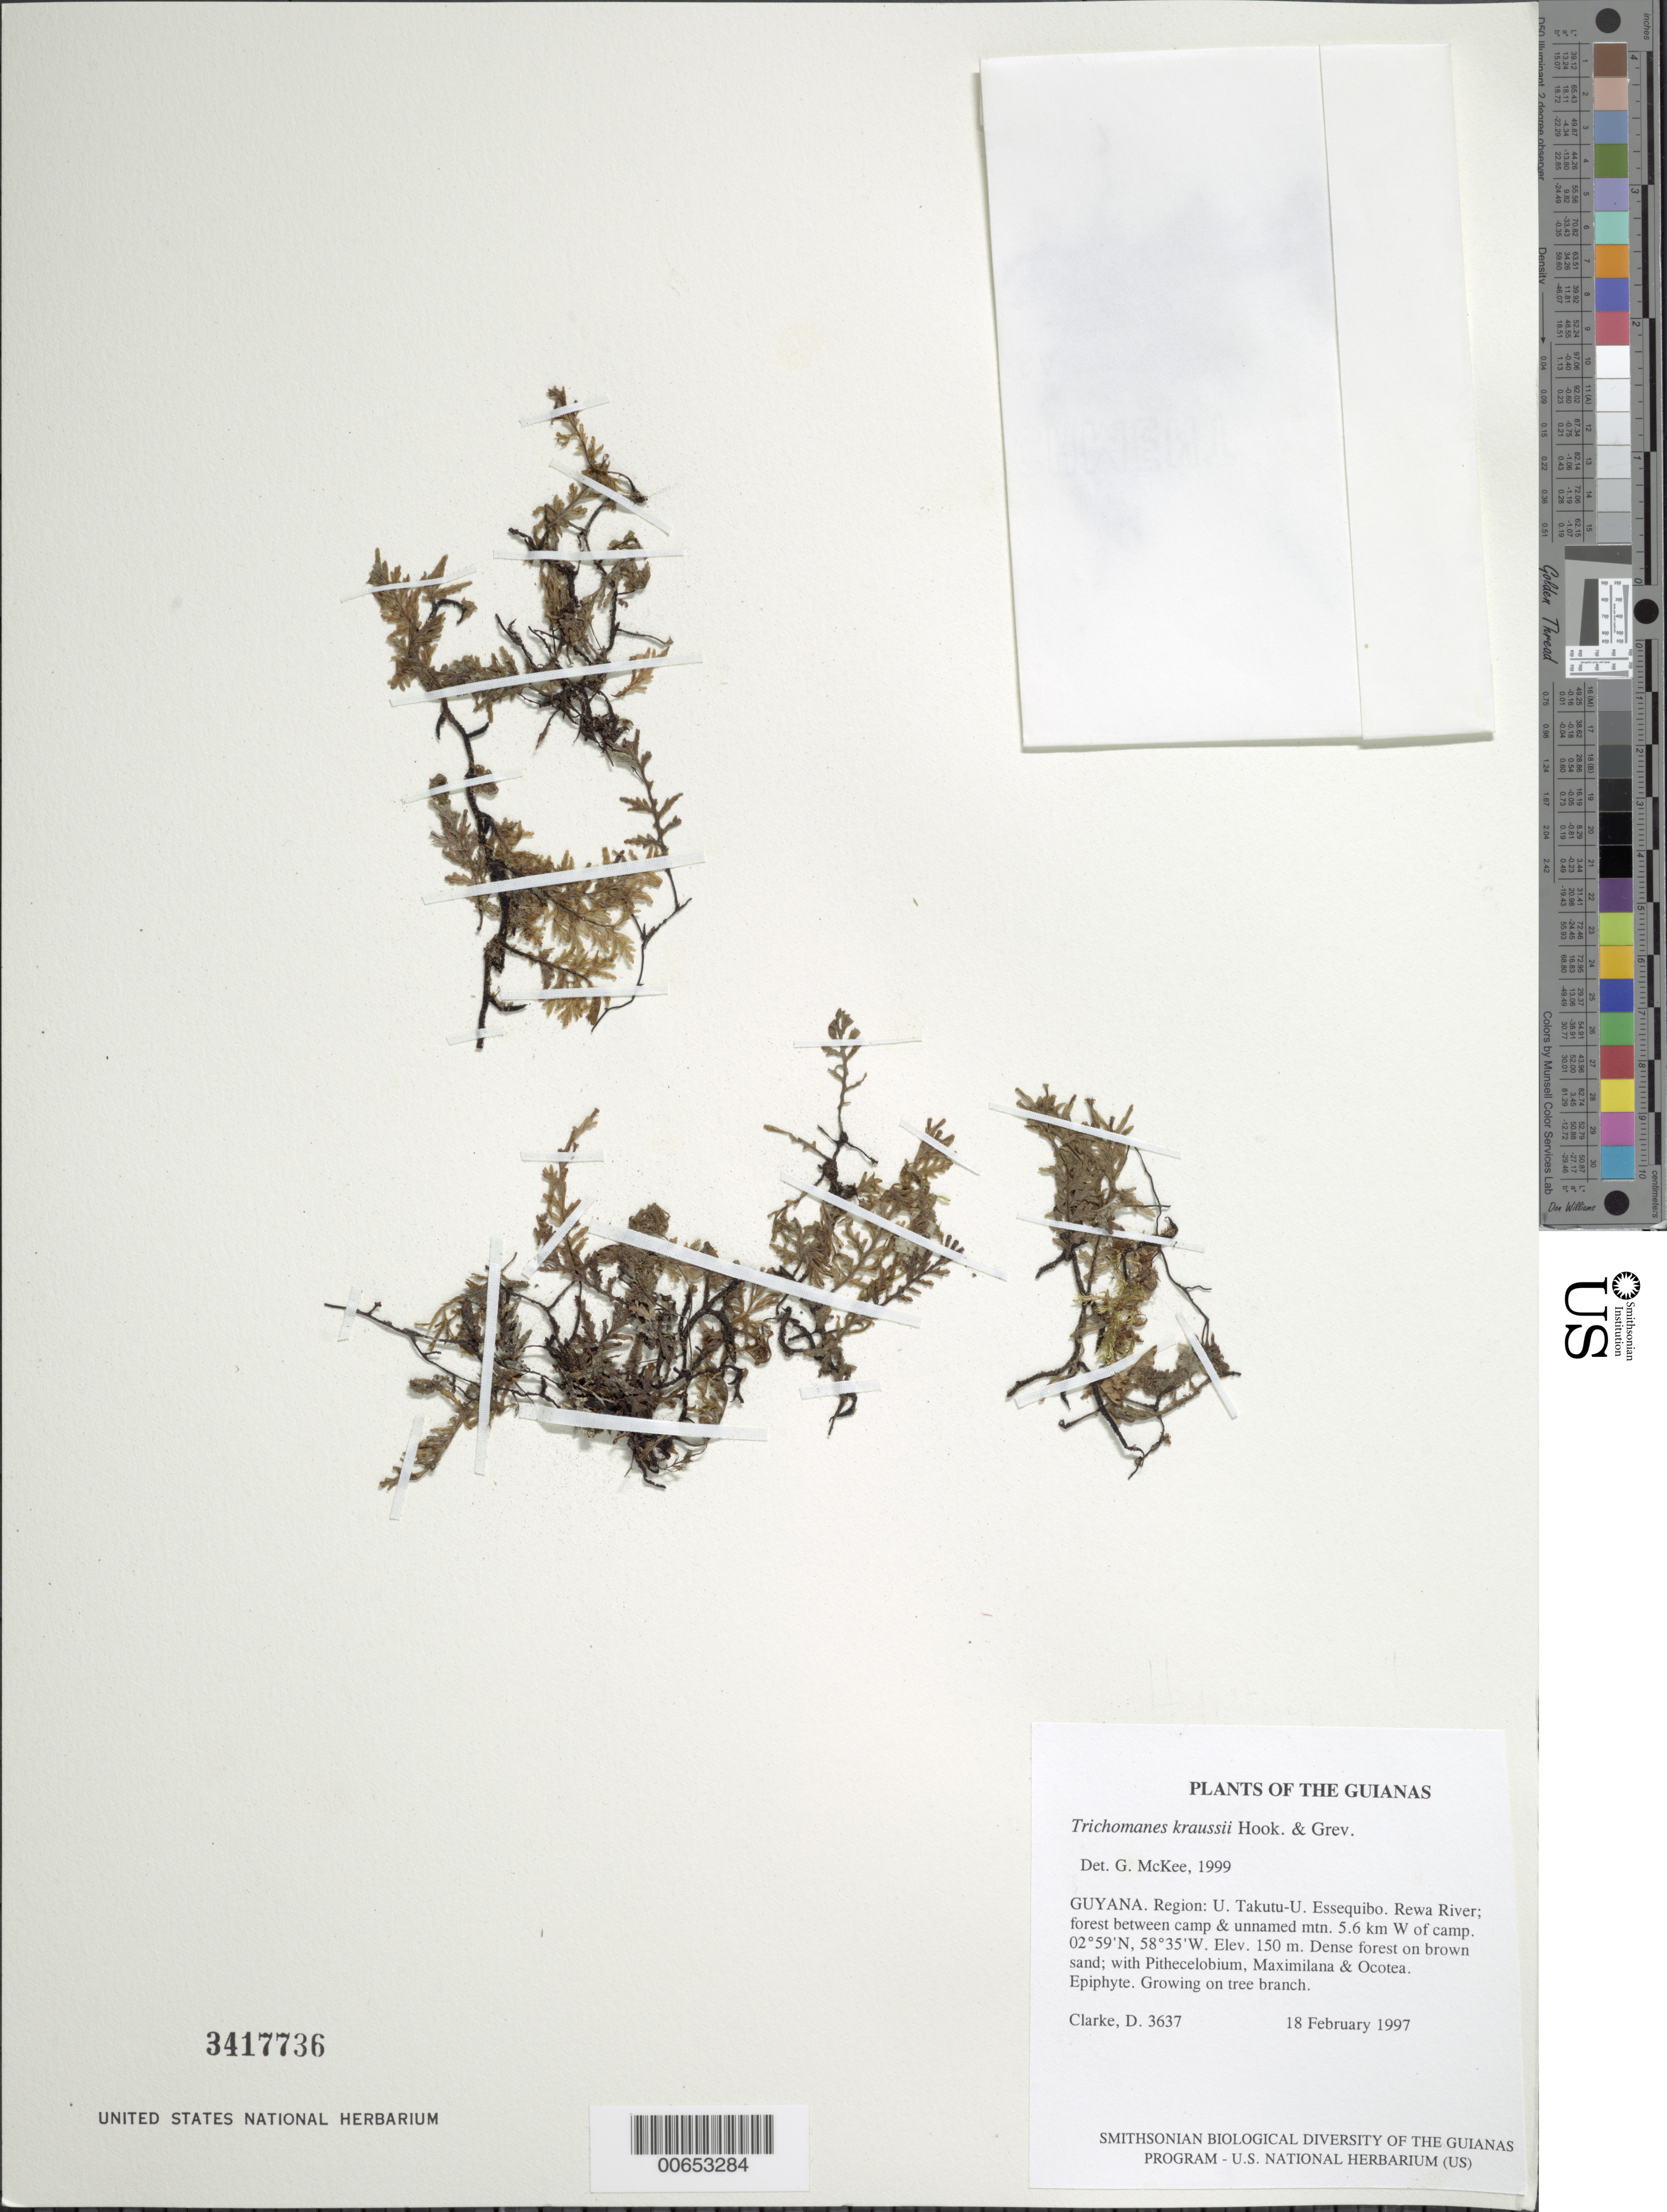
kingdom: Plantae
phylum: Tracheophyta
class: Polypodiopsida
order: Hymenophyllales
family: Hymenophyllaceae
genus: Didymoglossum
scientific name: Didymoglossum kraussii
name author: (Hook. & Grev.) C. Presl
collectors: H. D. Clarke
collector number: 3637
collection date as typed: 18 February 1997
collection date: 1997-02-18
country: Guyana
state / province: U. Takutu-U. Essequibo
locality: Rewa River; forest between camp & unnamed mtn. 5.6 km W of camp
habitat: Dense forest on brown sand; with Pithecelobium, Maximilana & Ocotea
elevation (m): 150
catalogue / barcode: US 3417736